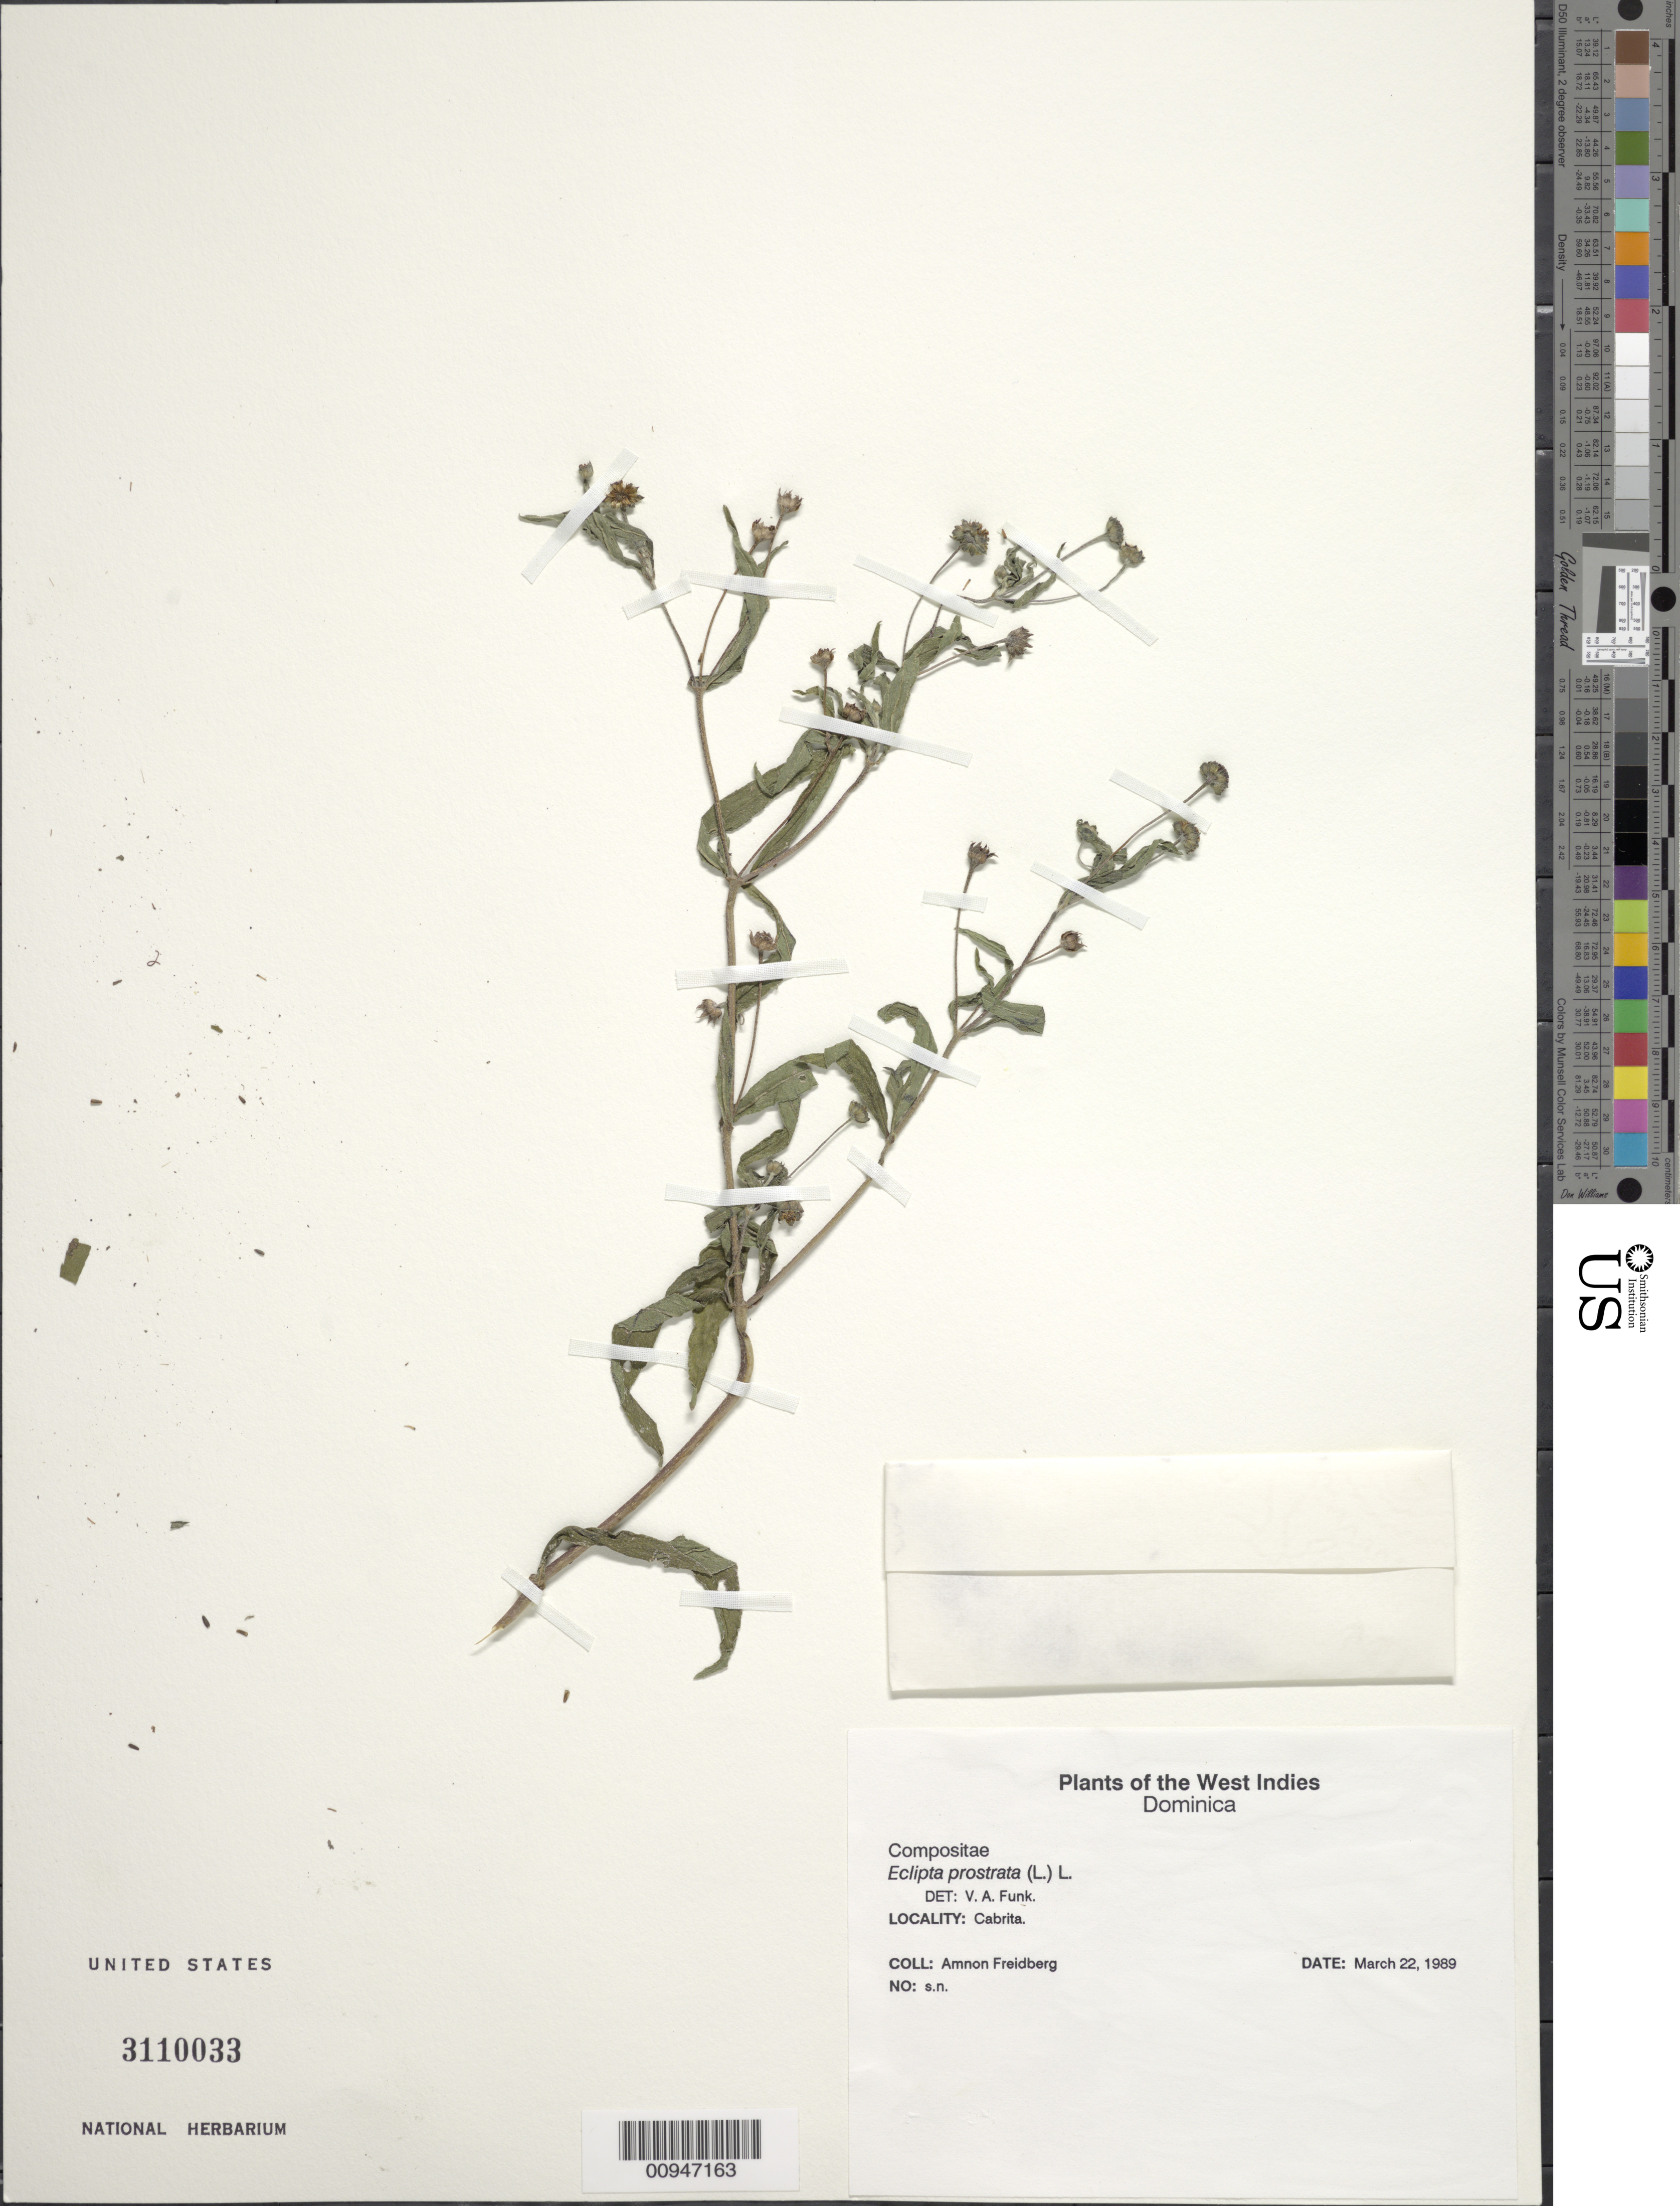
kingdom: Plantae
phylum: Tracheophyta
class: Magnoliopsida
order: Asterales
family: Asteraceae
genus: Eclipta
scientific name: Eclipta prostrata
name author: (L.) L.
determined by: Funk, Vicki A., (BOT), Smithsonian Institution - National Museum of Natural History (UNITED STATES)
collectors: A. Freidberg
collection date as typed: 22 Mar 1989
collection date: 1989-03-22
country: Dominica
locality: Cabrita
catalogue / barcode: US 3110033